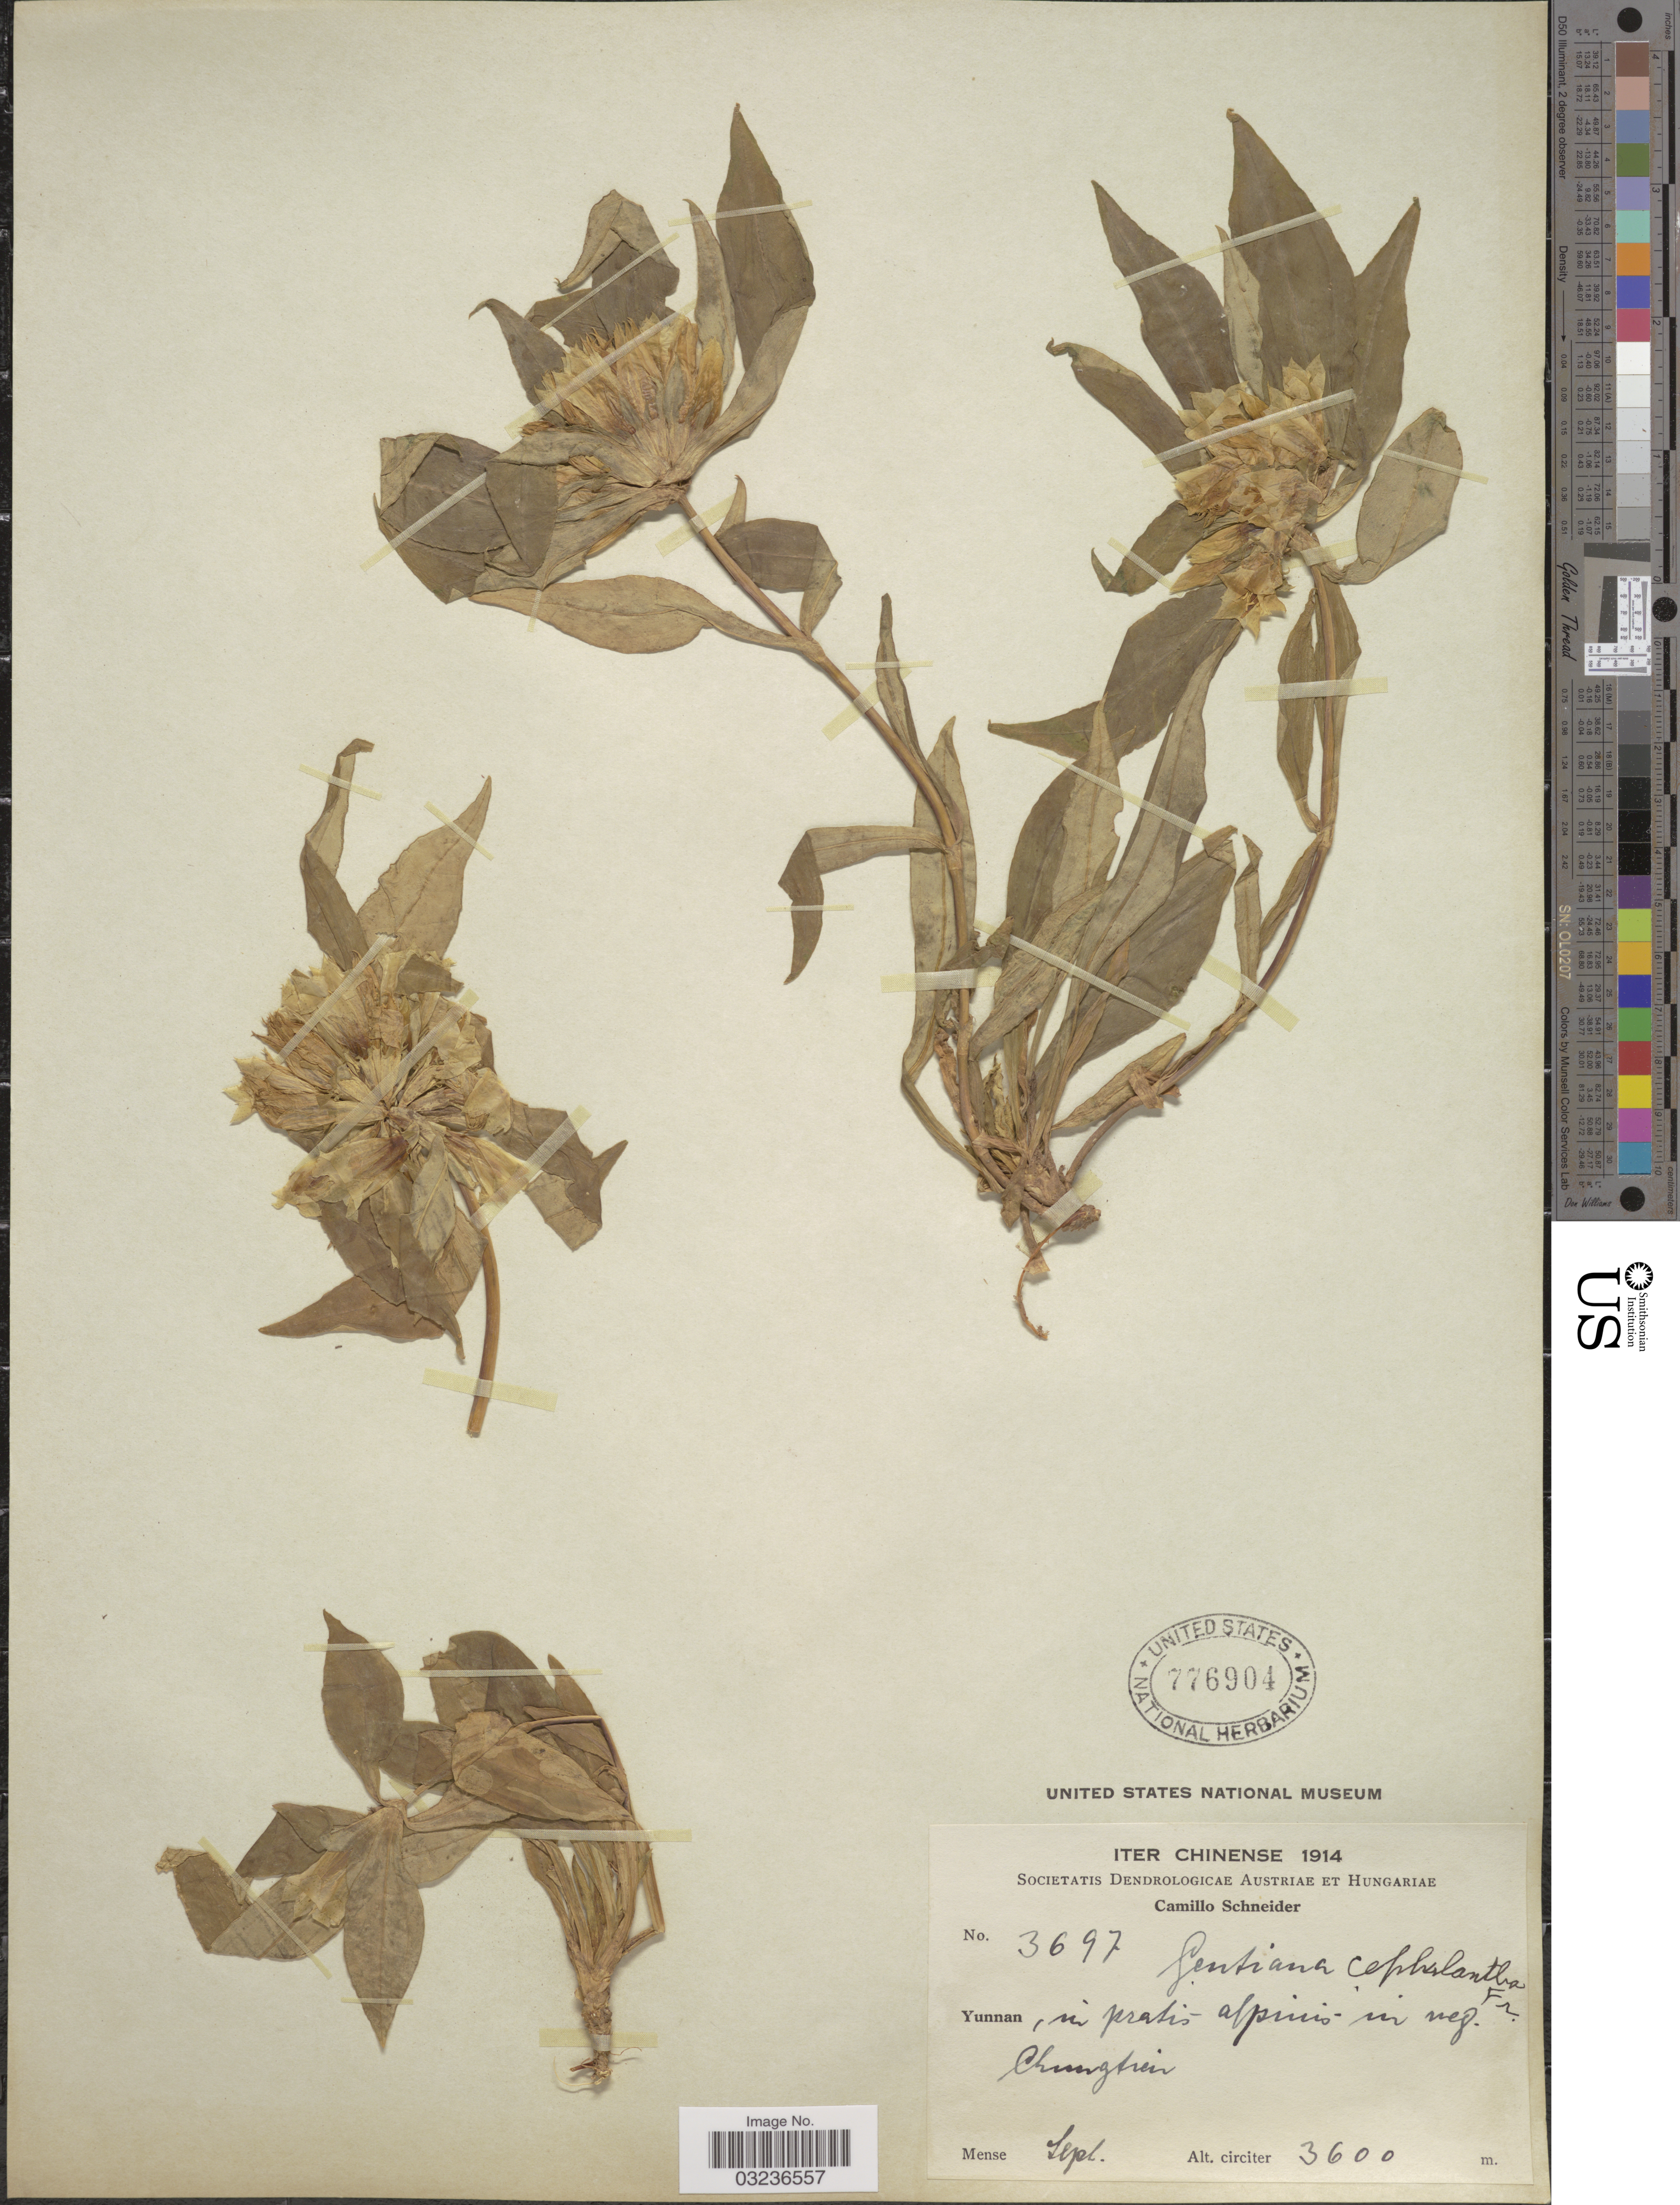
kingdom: Plantae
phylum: Tracheophyta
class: Magnoliopsida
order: Gentianales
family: Gentianaceae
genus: Gentiana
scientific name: Gentiana cephalantha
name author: Franch.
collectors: C. K. Schneider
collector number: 3697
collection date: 1914-09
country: China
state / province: Yunnan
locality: In pratis alpinis in reg. Chungtien.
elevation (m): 3600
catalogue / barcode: US 776904